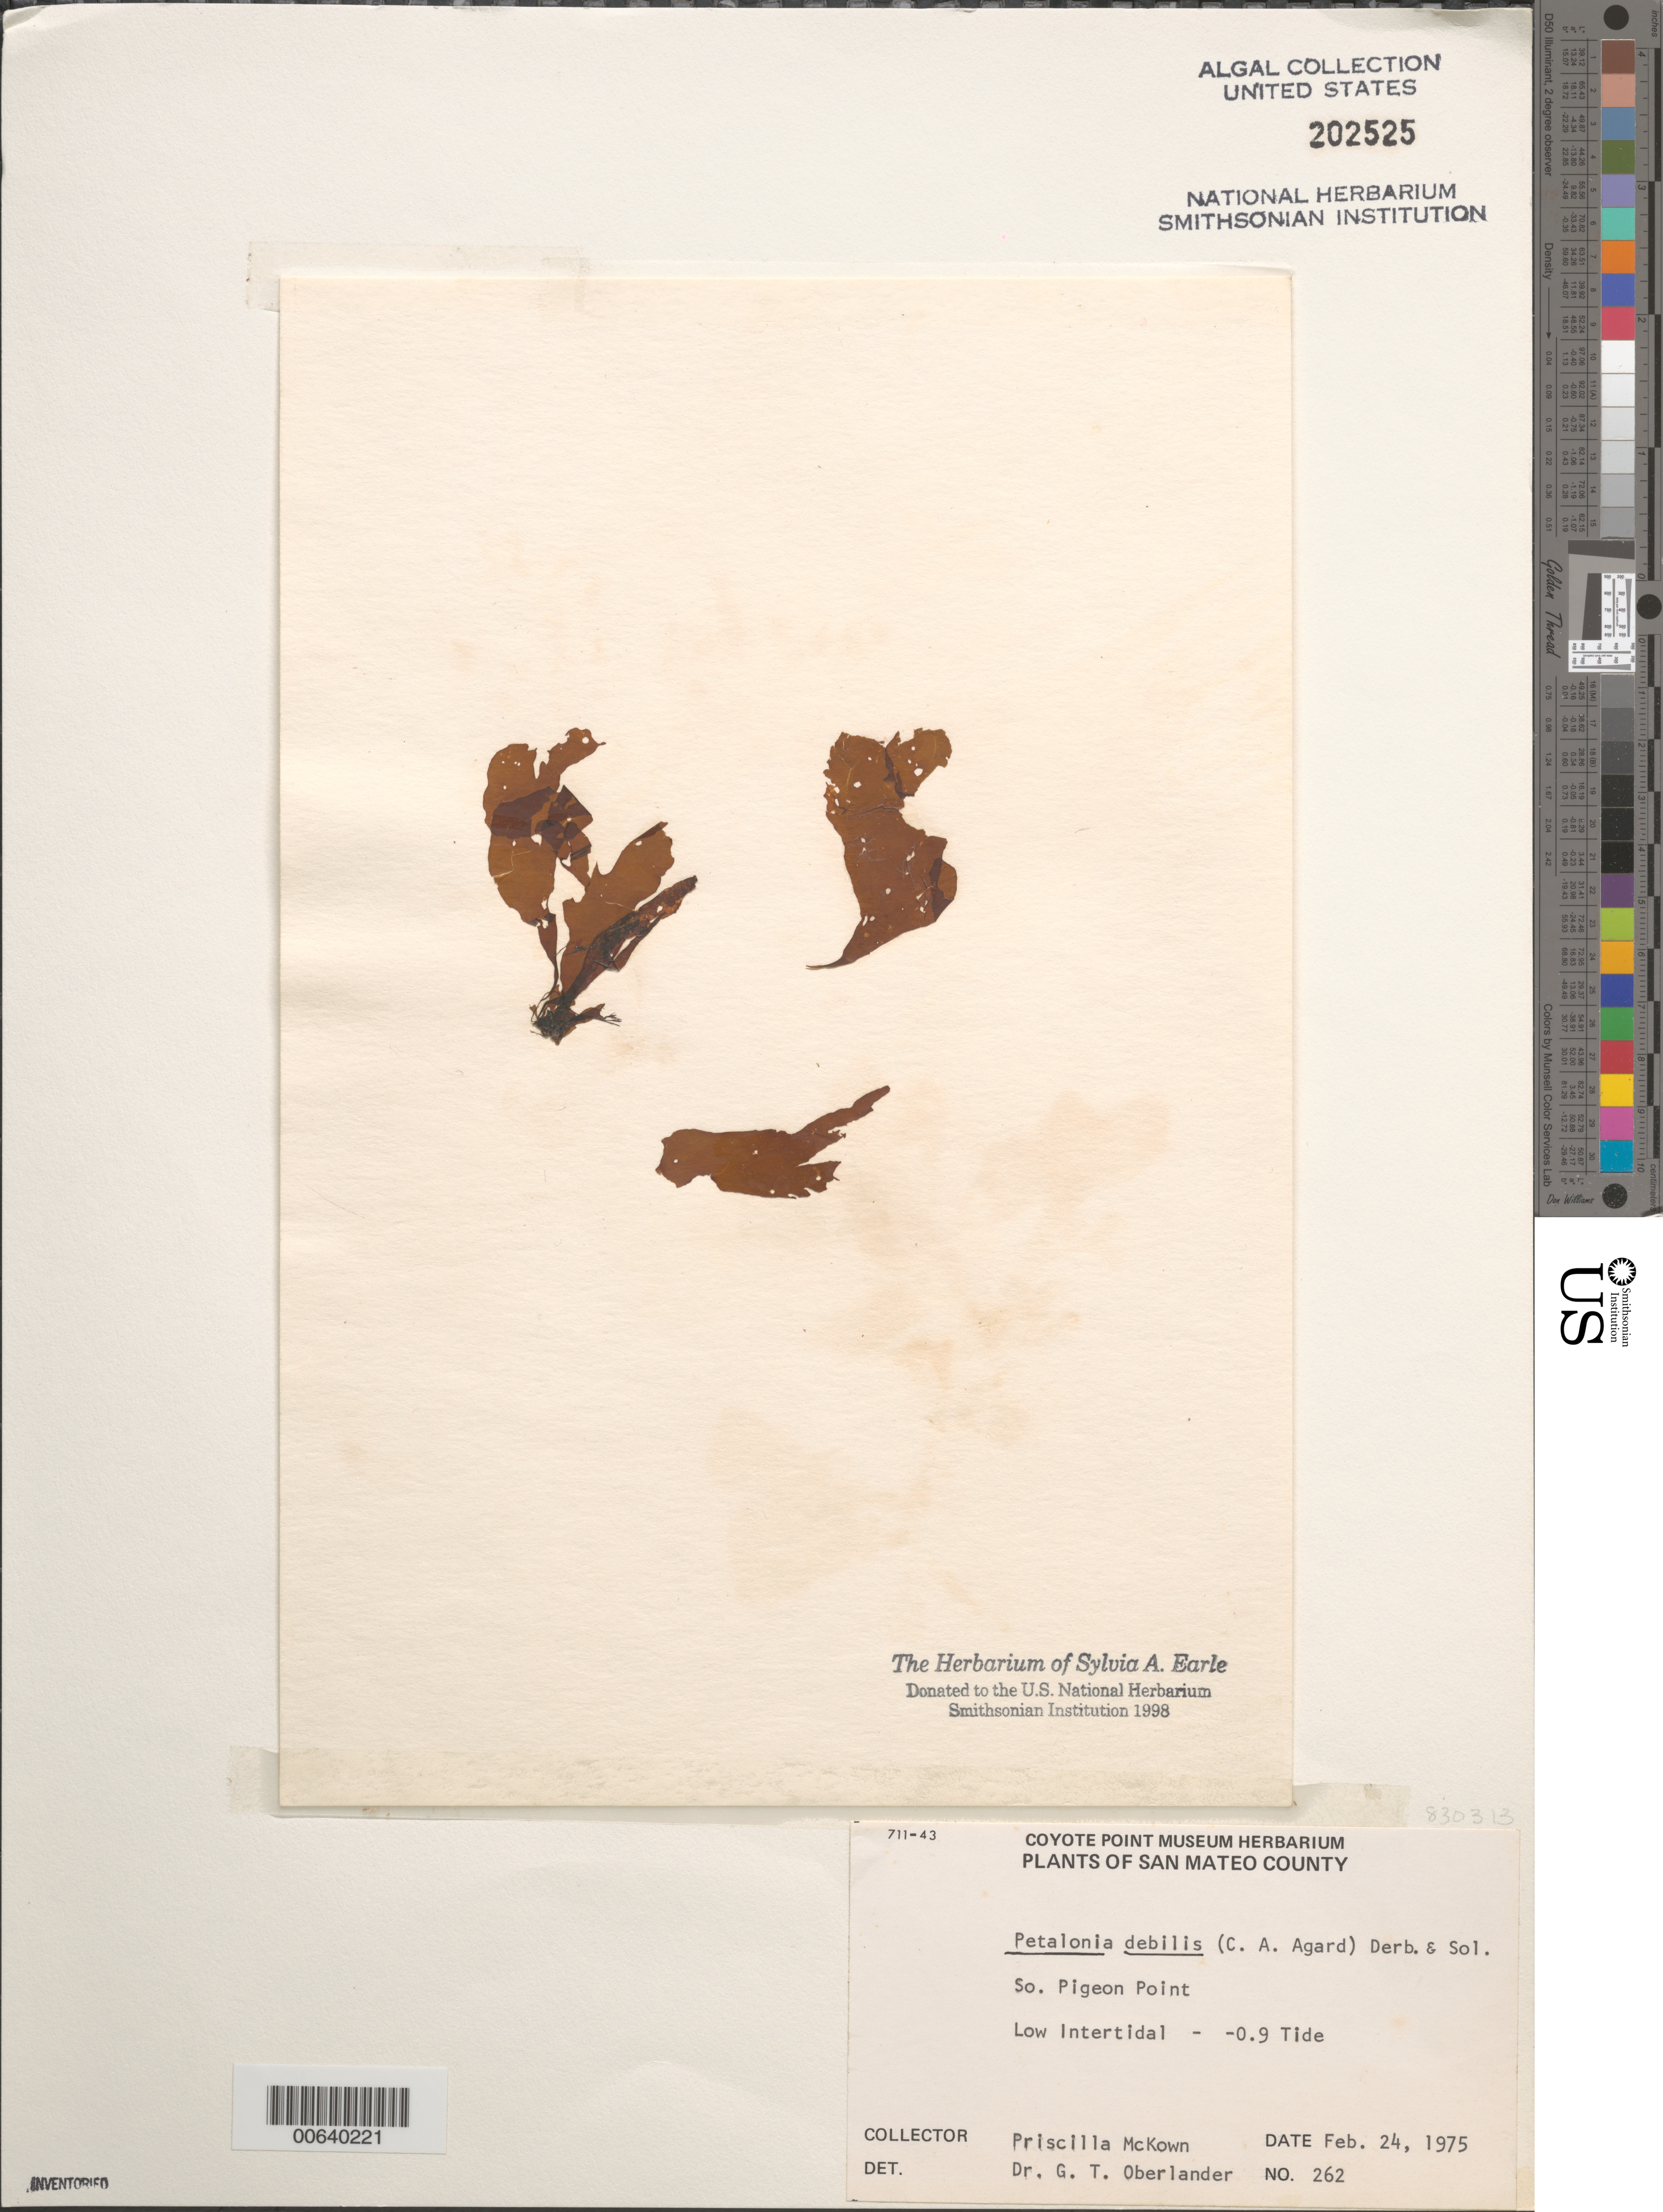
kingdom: Chromista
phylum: Ochrophyta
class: Phaeophyceae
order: Scytosiphonales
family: Scytosiphonaceae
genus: Petalonia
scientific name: Petalonia fascia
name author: (O.F. Müller) Kuntze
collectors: P. McKown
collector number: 262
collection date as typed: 24 Feb 1975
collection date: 1975-02-24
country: United States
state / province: California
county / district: San Mateo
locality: South of Pigeon Point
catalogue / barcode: US 202525